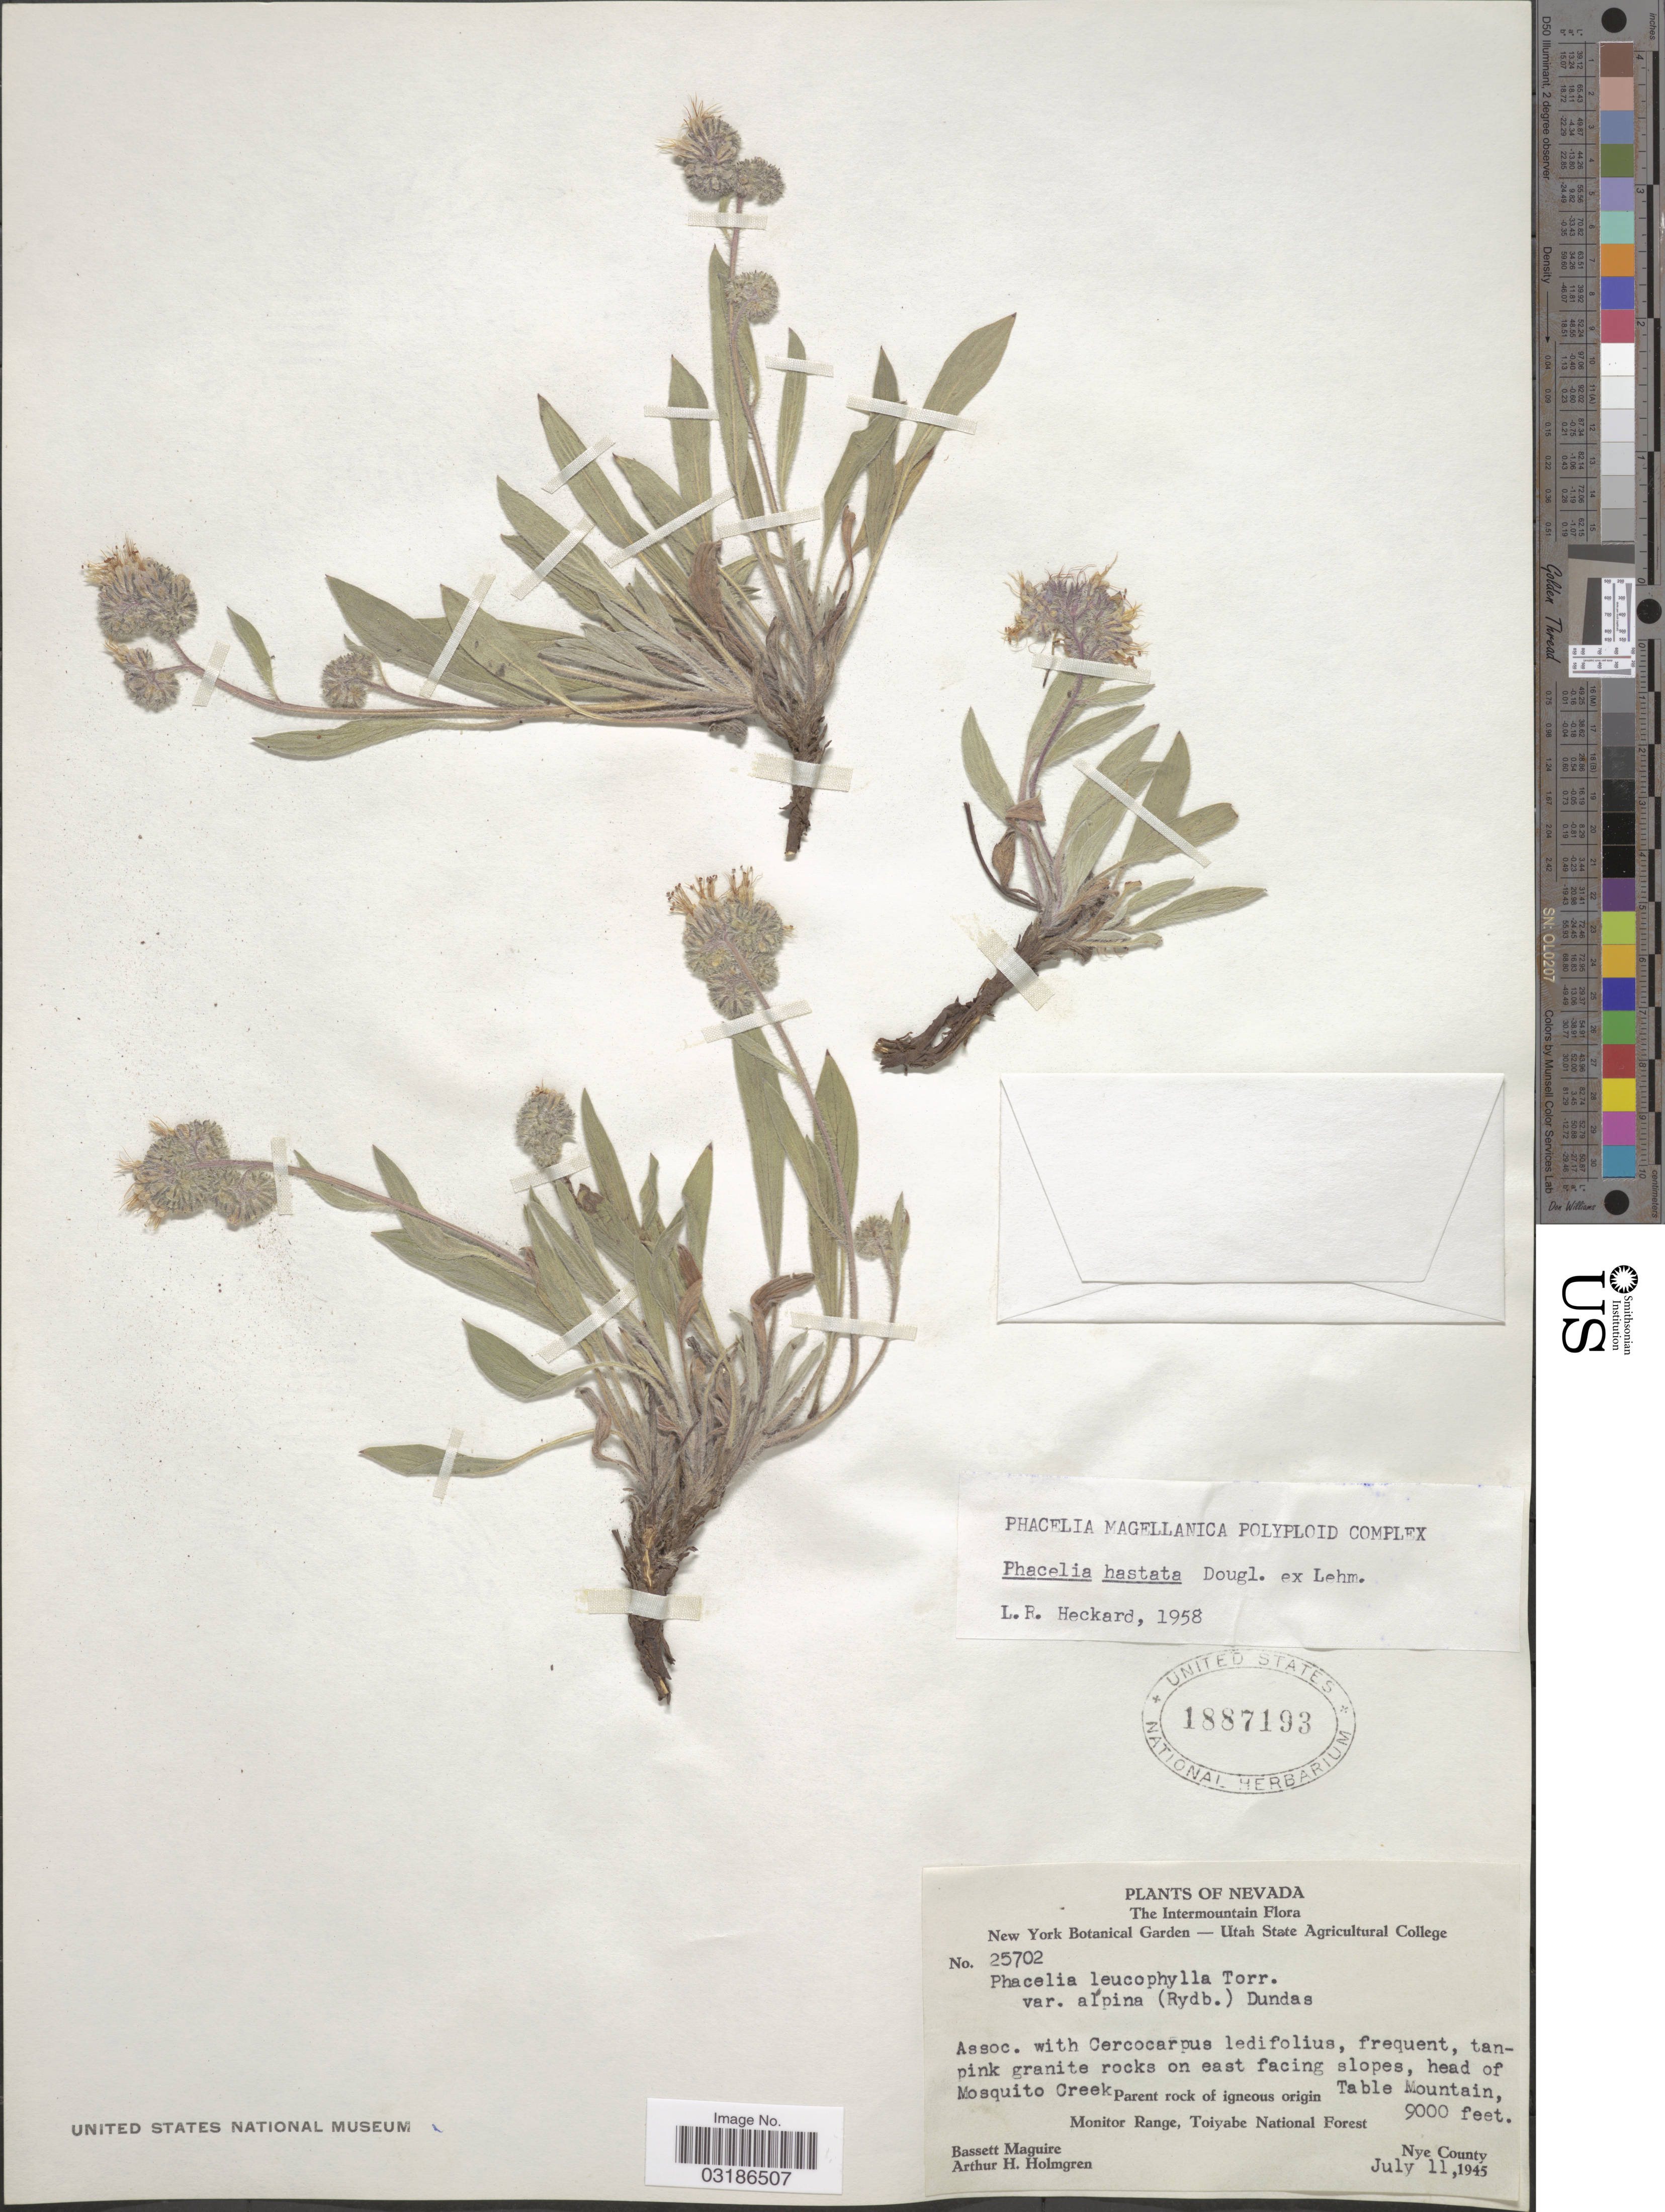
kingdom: Plantae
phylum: Tracheophyta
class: Magnoliopsida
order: Boraginales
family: Hydrophyllaceae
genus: Phacelia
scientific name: Phacelia hastata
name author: Douglas ex Lehm.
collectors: B. Maguire & A. H. Holmgren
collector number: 25702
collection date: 1945-07-11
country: United States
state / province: Nevada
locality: The Intermountain, tanpink granite rocks on east facing slopes, head of Mosquito Creek, Table Mountain, Monitor Range, Toiyabe National Forest, Nye County.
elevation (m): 2743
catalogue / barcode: US 1887193